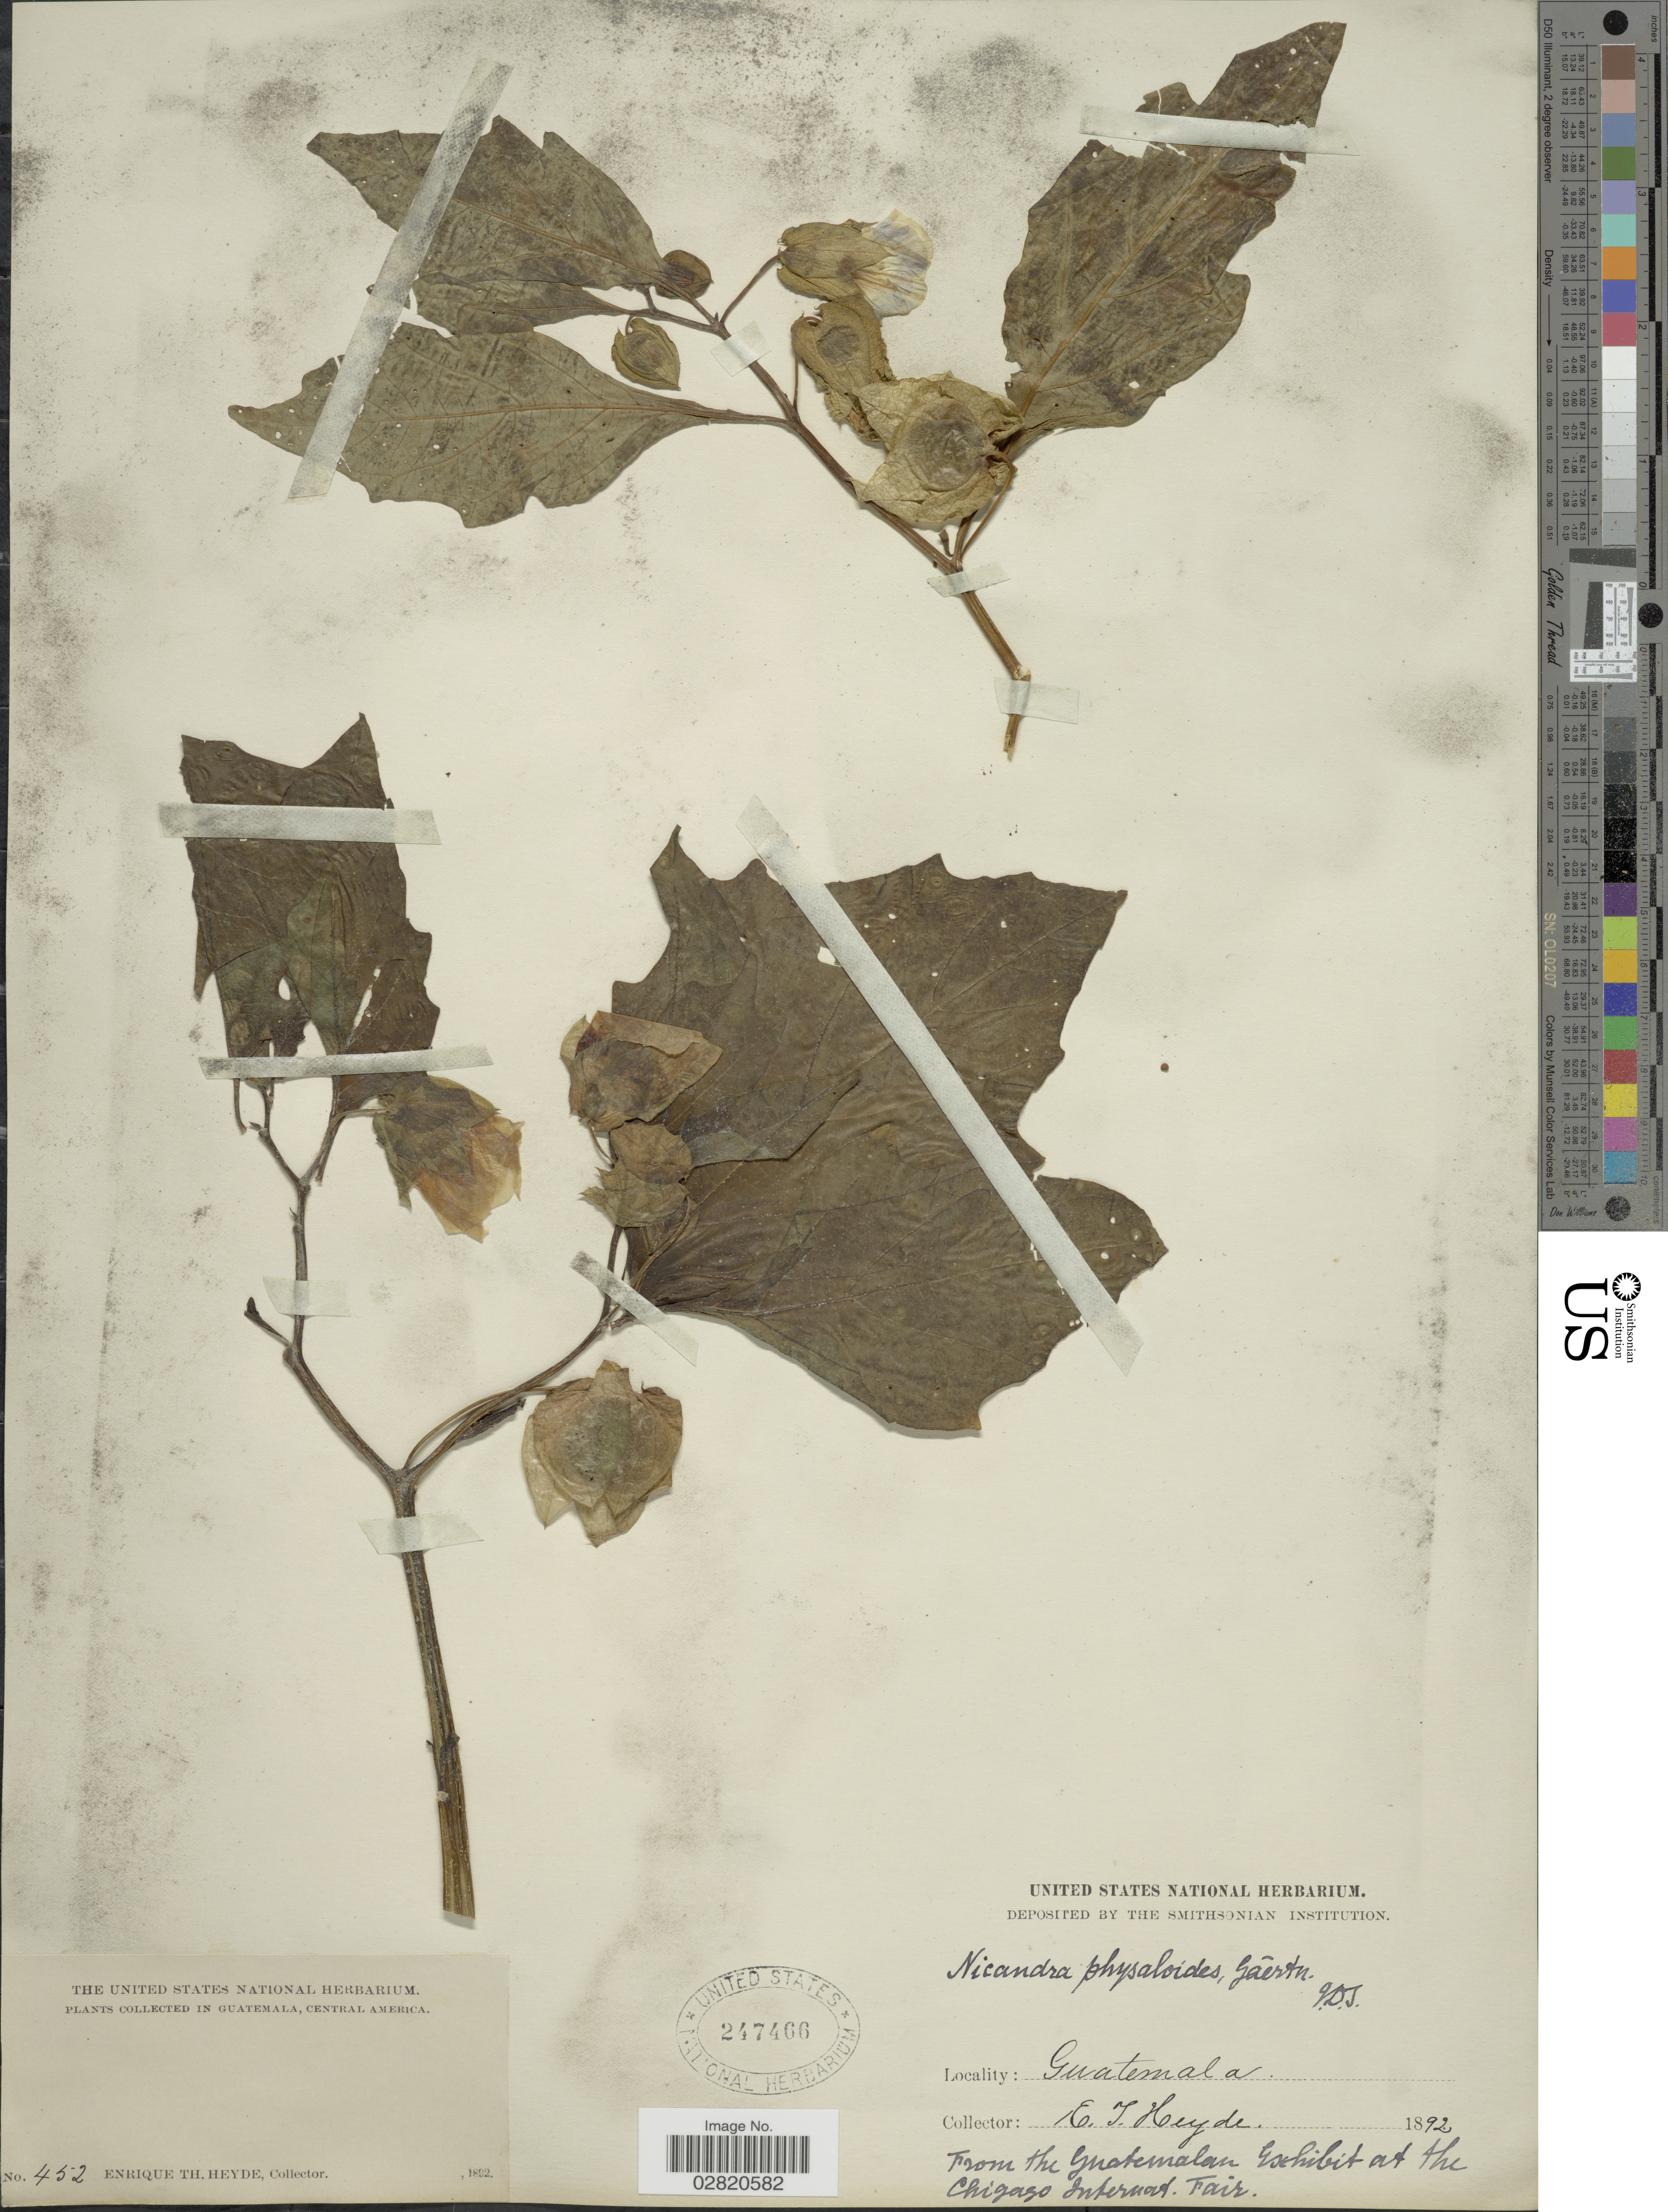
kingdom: Plantae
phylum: Tracheophyta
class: Magnoliopsida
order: Solanales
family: Solanaceae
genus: Nicandra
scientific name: Nicandra physalodes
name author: (L.) Gaertn.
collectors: E. T. Heyde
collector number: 452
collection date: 1892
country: Guatemala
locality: From the Guatemala Exhibit at the Chigaso Internat. Fair.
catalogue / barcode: US 247466